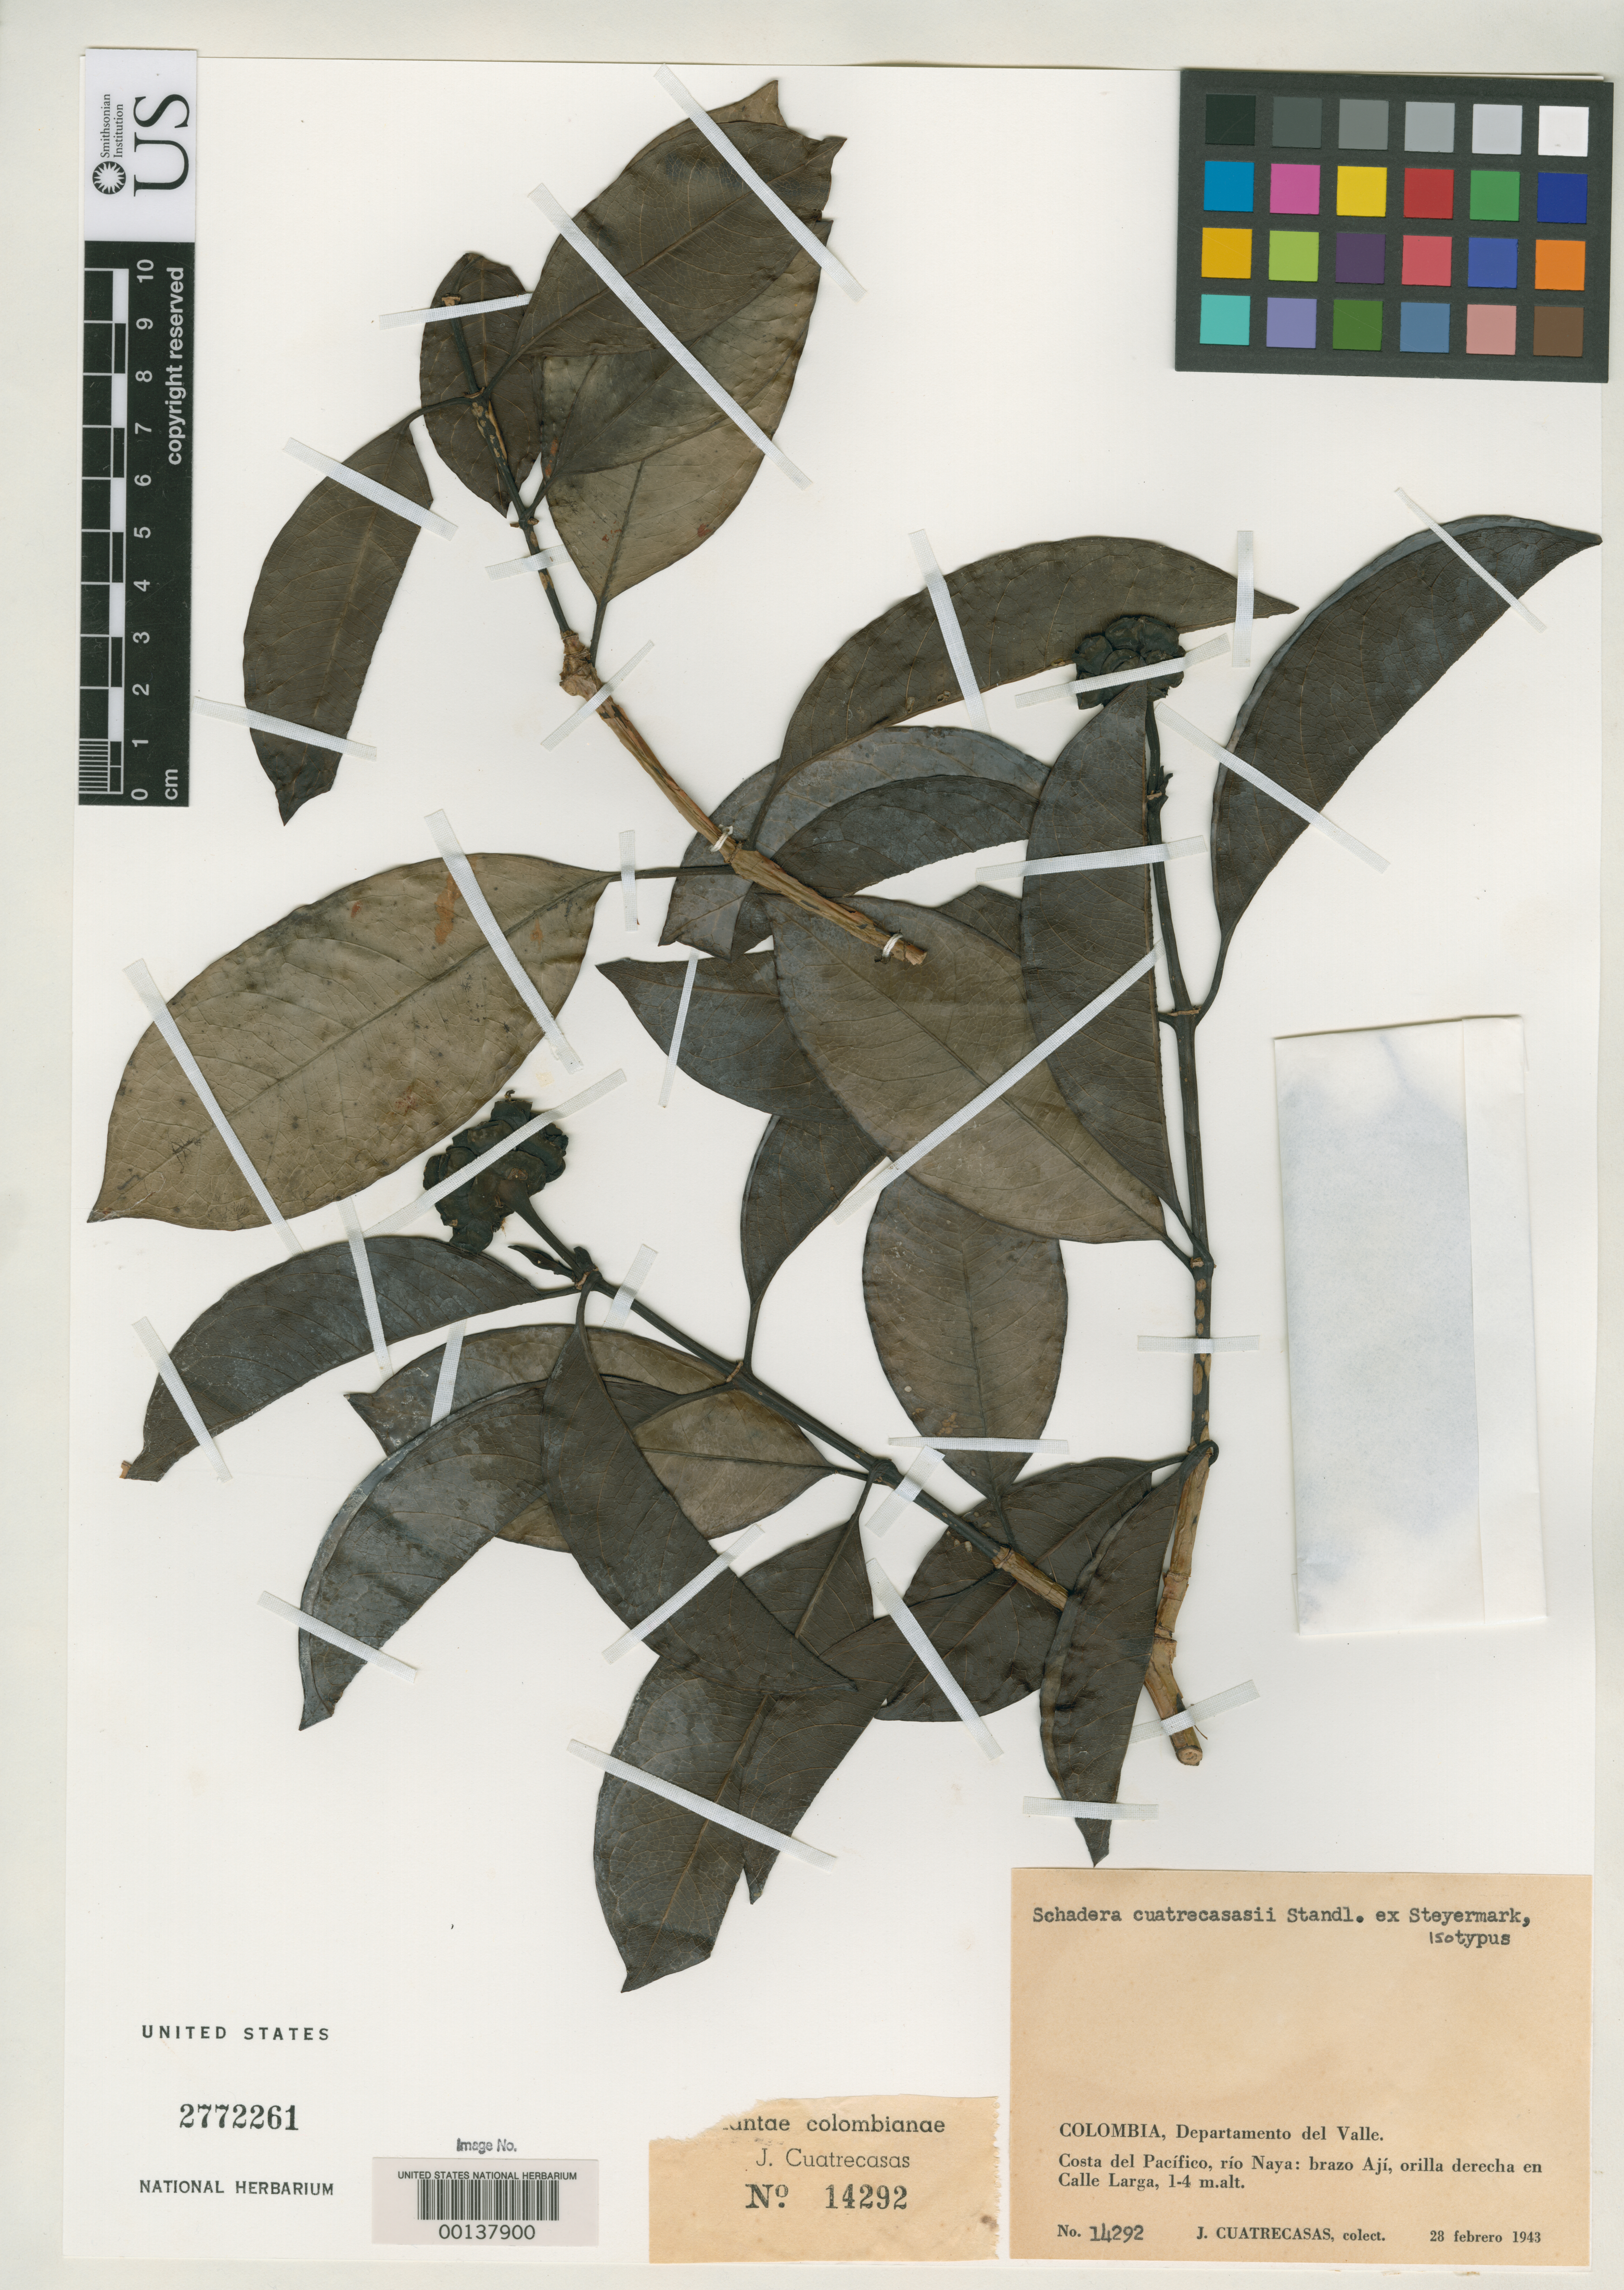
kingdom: Plantae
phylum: Tracheophyta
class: Magnoliopsida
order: Gentianales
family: Rubiaceae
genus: Schradera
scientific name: Schradera cuatrecasasii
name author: Standl. ex Steyerm.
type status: Isotype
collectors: J. Cuatrecasas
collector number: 14292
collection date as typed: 28 Feb 1943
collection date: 1943-02-28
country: Colombia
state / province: Valle del Cauca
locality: Pacific Coast, Rio Naya.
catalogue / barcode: US 2772261